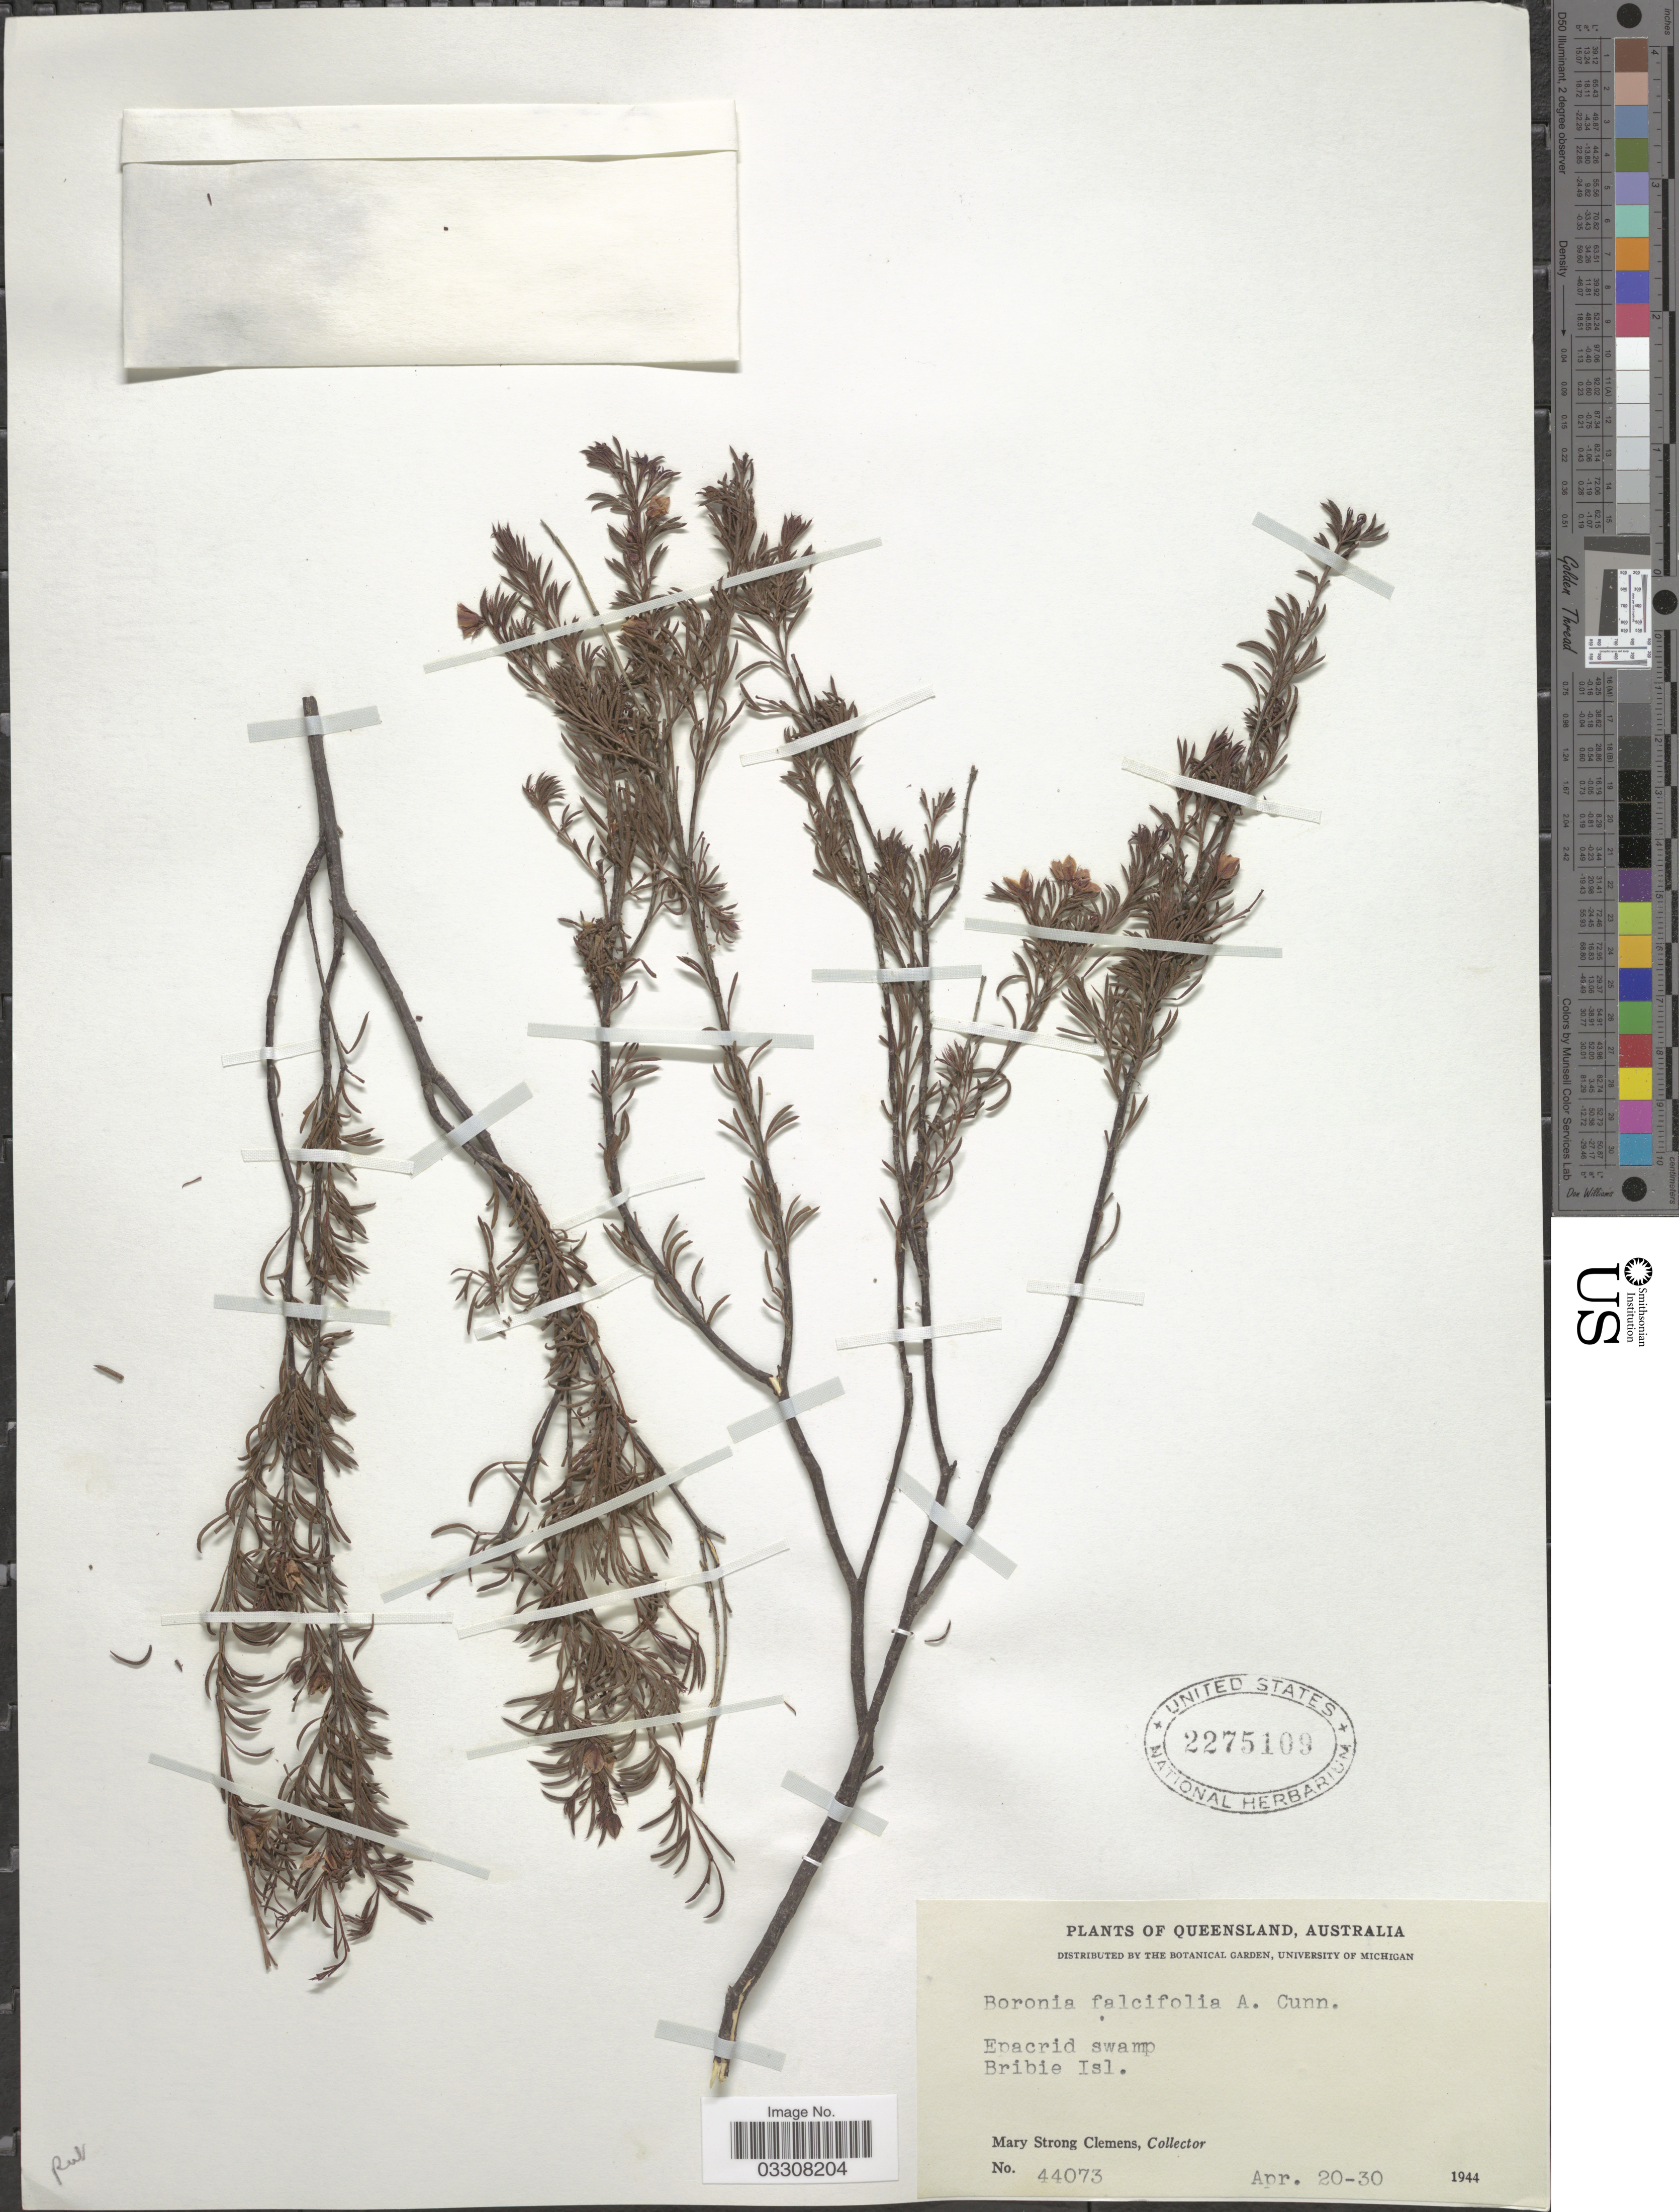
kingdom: Plantae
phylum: Tracheophyta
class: Magnoliopsida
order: Sapindales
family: Rutaceae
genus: Boronia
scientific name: Boronia falcifolia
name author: A. Cunn.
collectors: M. S. Clemens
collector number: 44073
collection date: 1944-04-20/1944-04-30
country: Australia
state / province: Queensland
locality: Bribie Isl.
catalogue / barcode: US 2275109